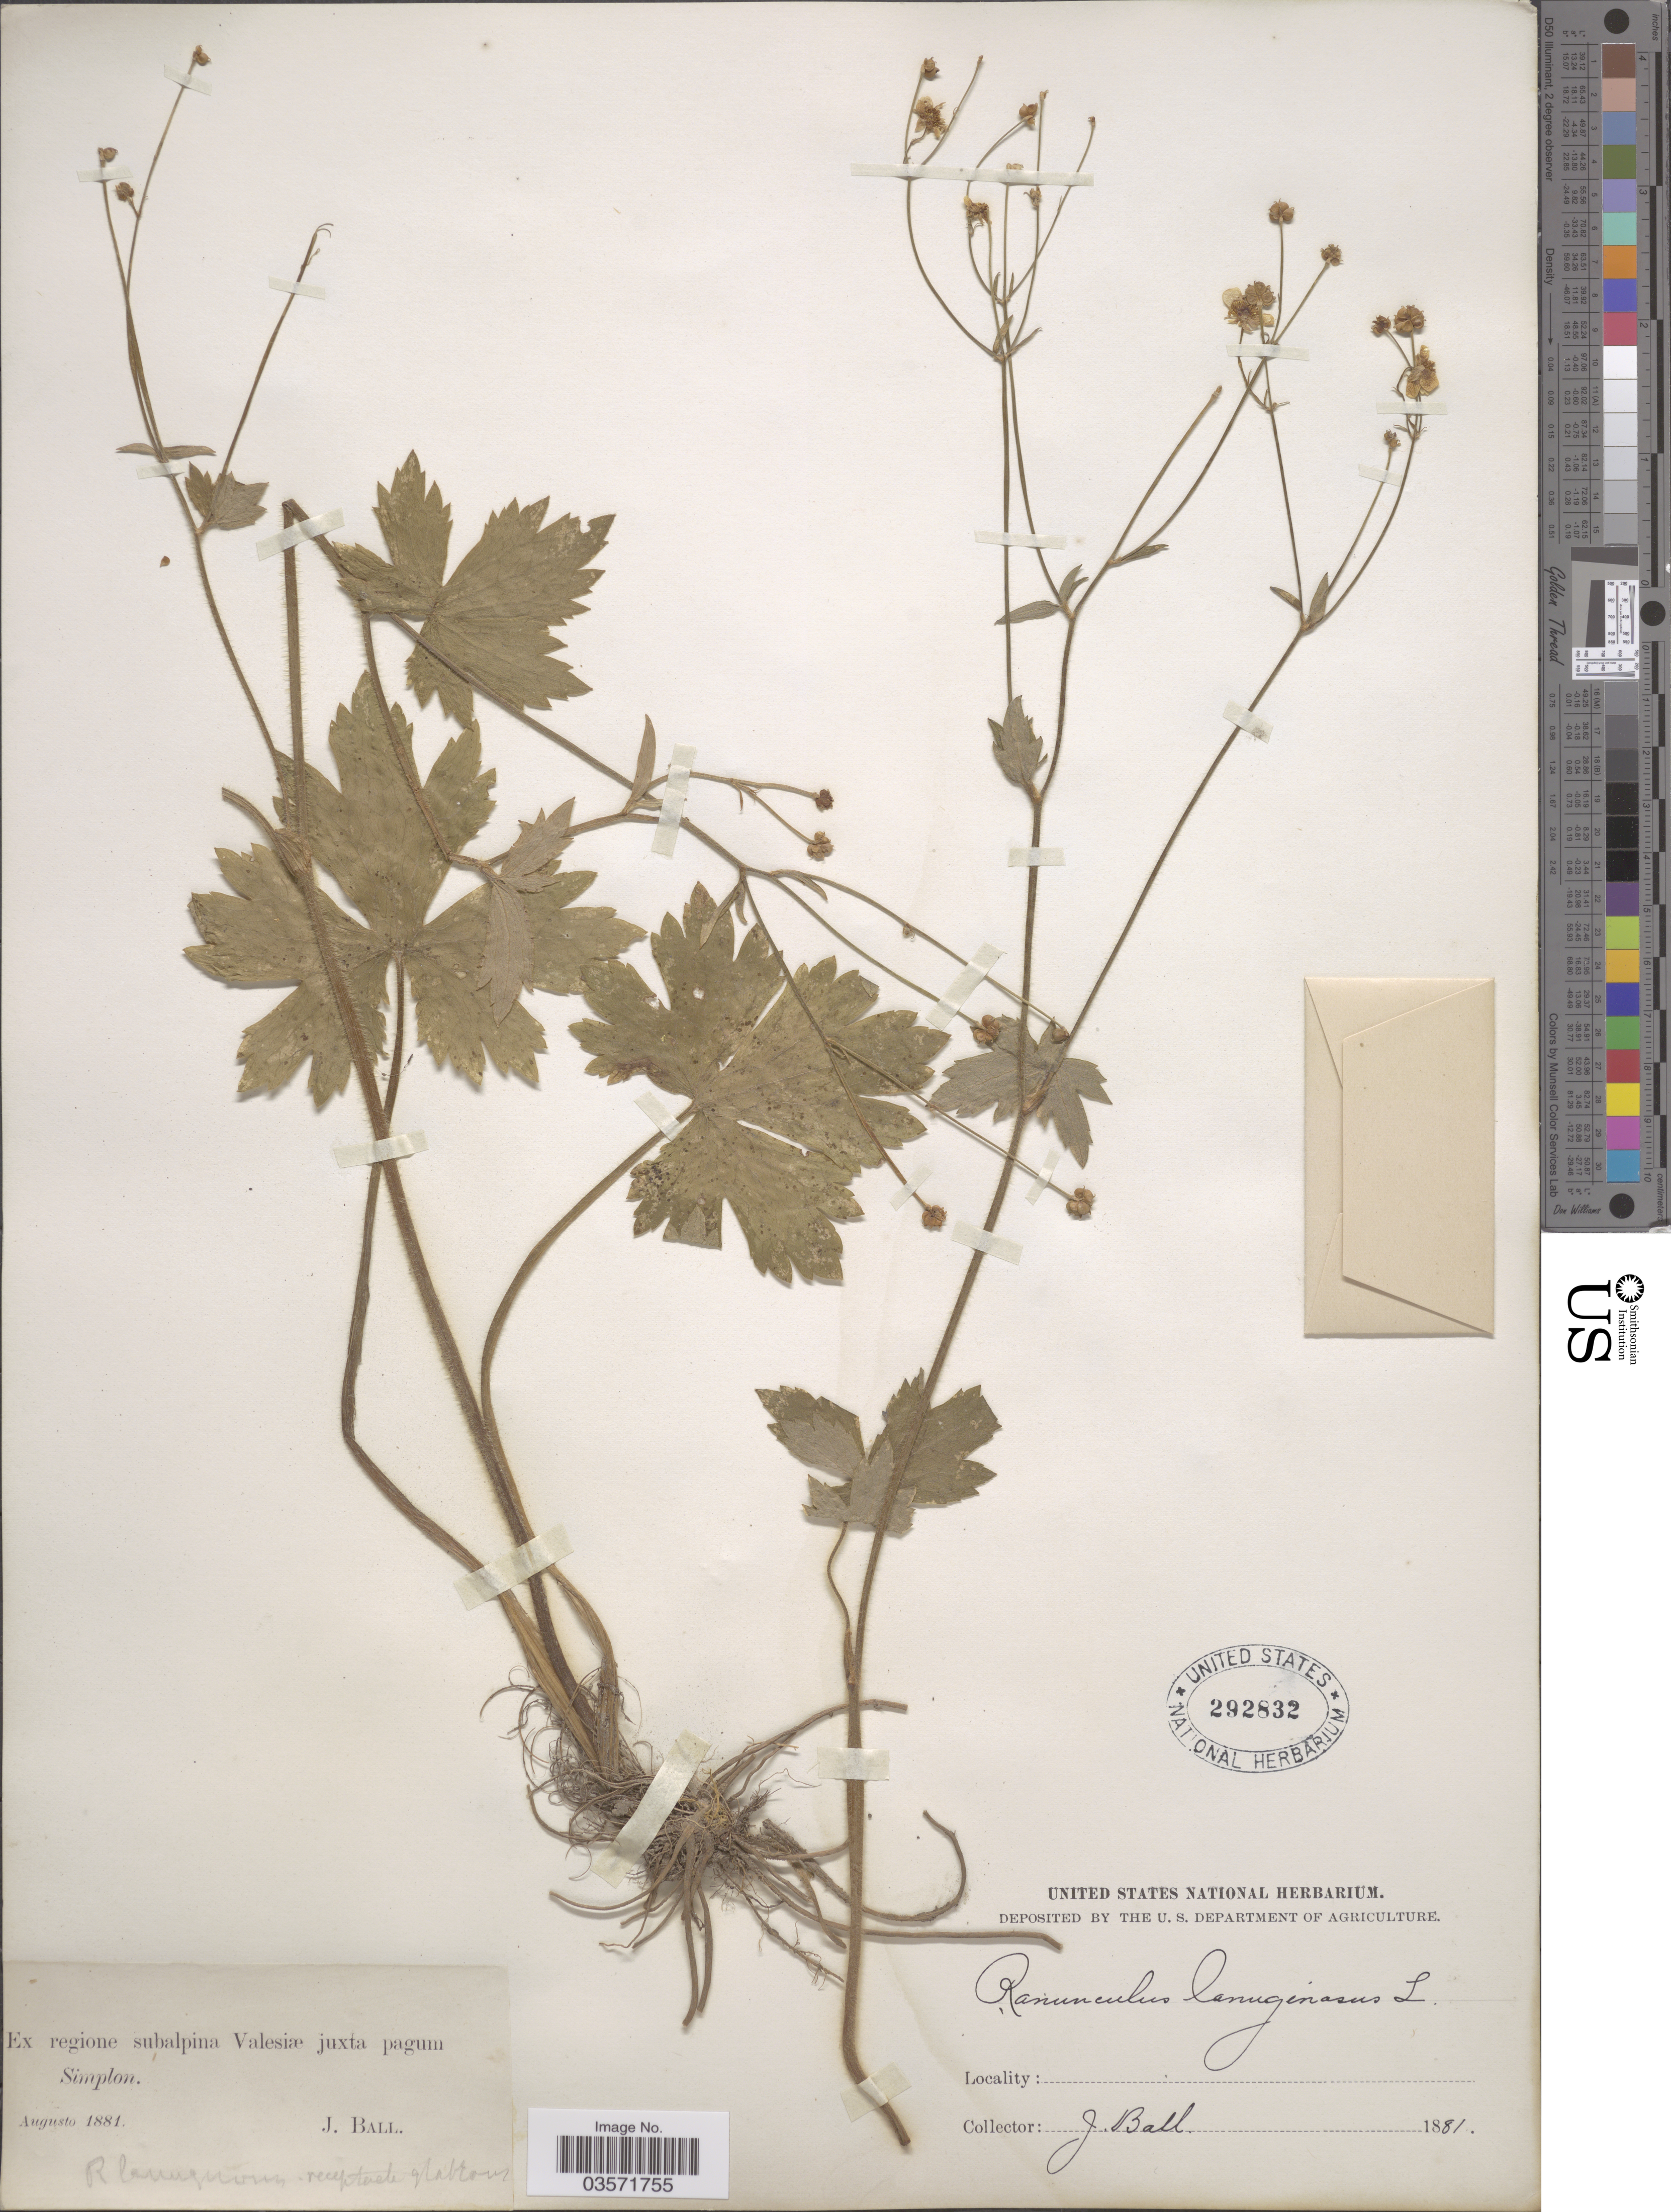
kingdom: Plantae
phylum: Tracheophyta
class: Magnoliopsida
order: Ranunculales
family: Ranunculaceae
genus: Ranunculus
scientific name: Ranunculus lanuginosus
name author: L.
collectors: J. Ball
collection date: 1881-08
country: Switzerland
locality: Ex regione subalpina Valesiæ juxta pagum Simplon.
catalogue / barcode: US 292832